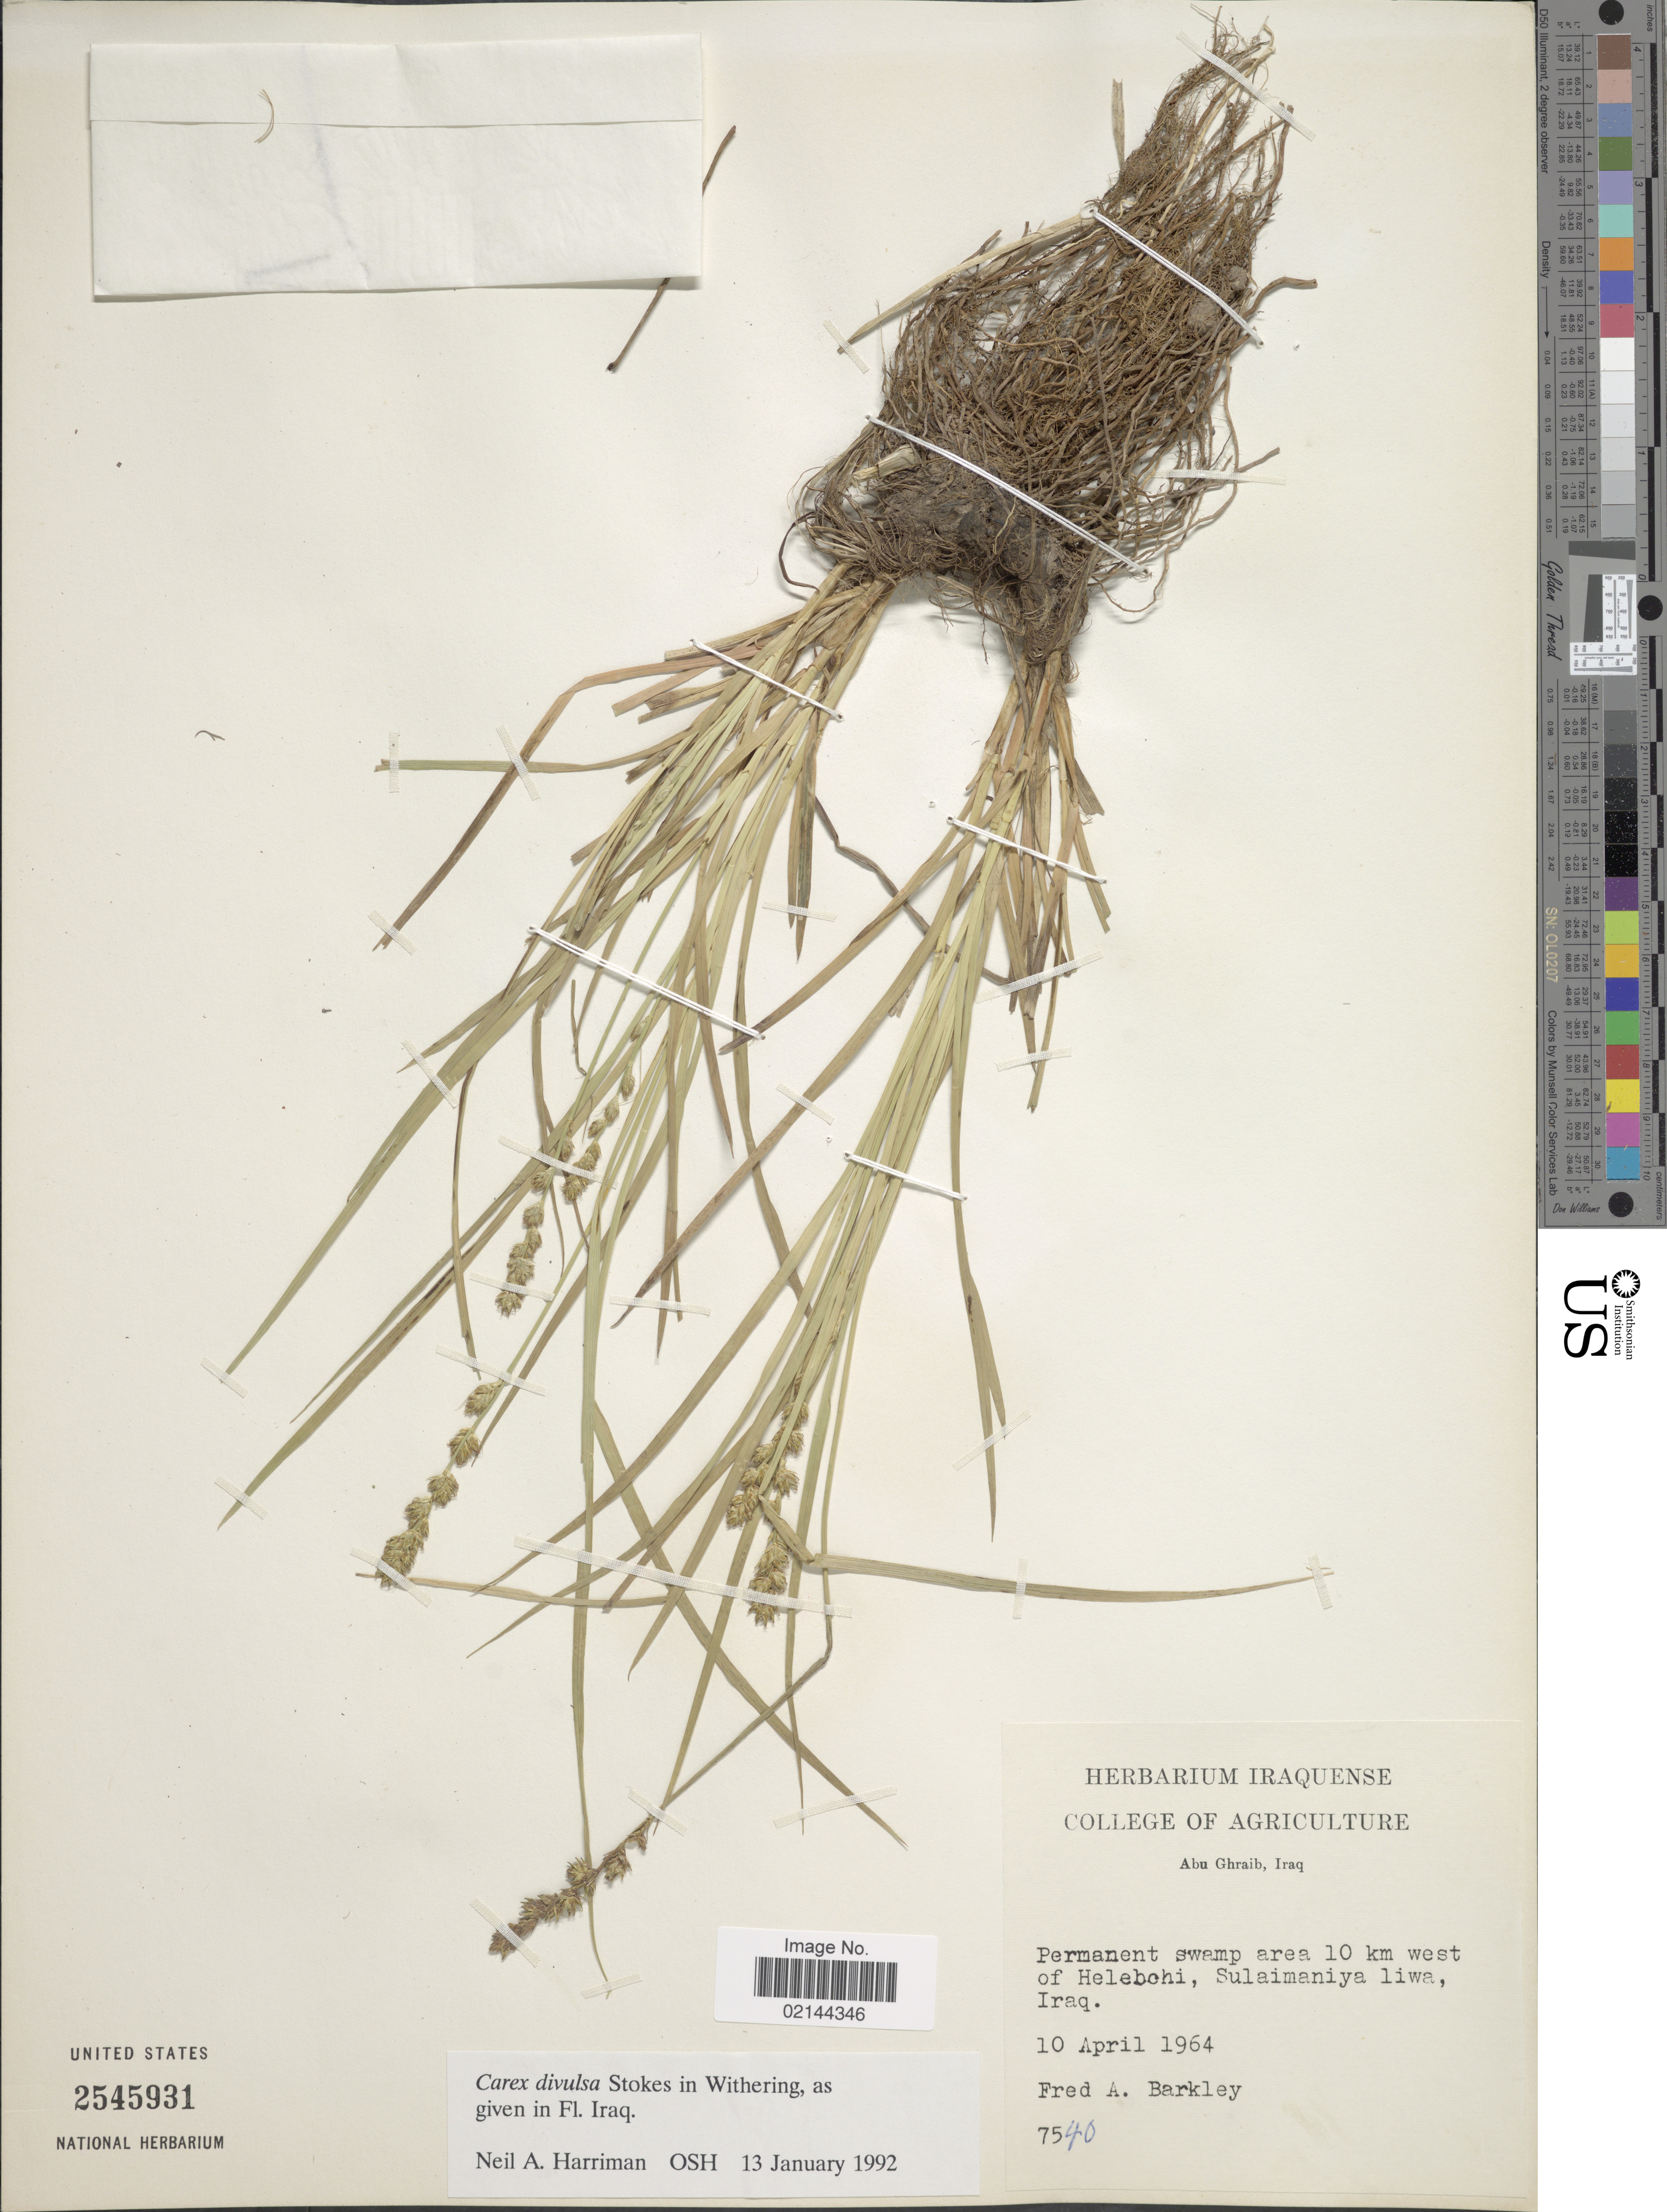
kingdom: Plantae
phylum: Tracheophyta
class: Liliopsida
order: Poales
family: Cyperaceae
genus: Carex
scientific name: Carex divulsa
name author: Stokes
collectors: F. A. Barkley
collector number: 7540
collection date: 1964-04-10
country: Iraq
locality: Permanent swamp area 10 km west of Helebchi, Sulaimaniya liwa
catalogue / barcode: US 2545931